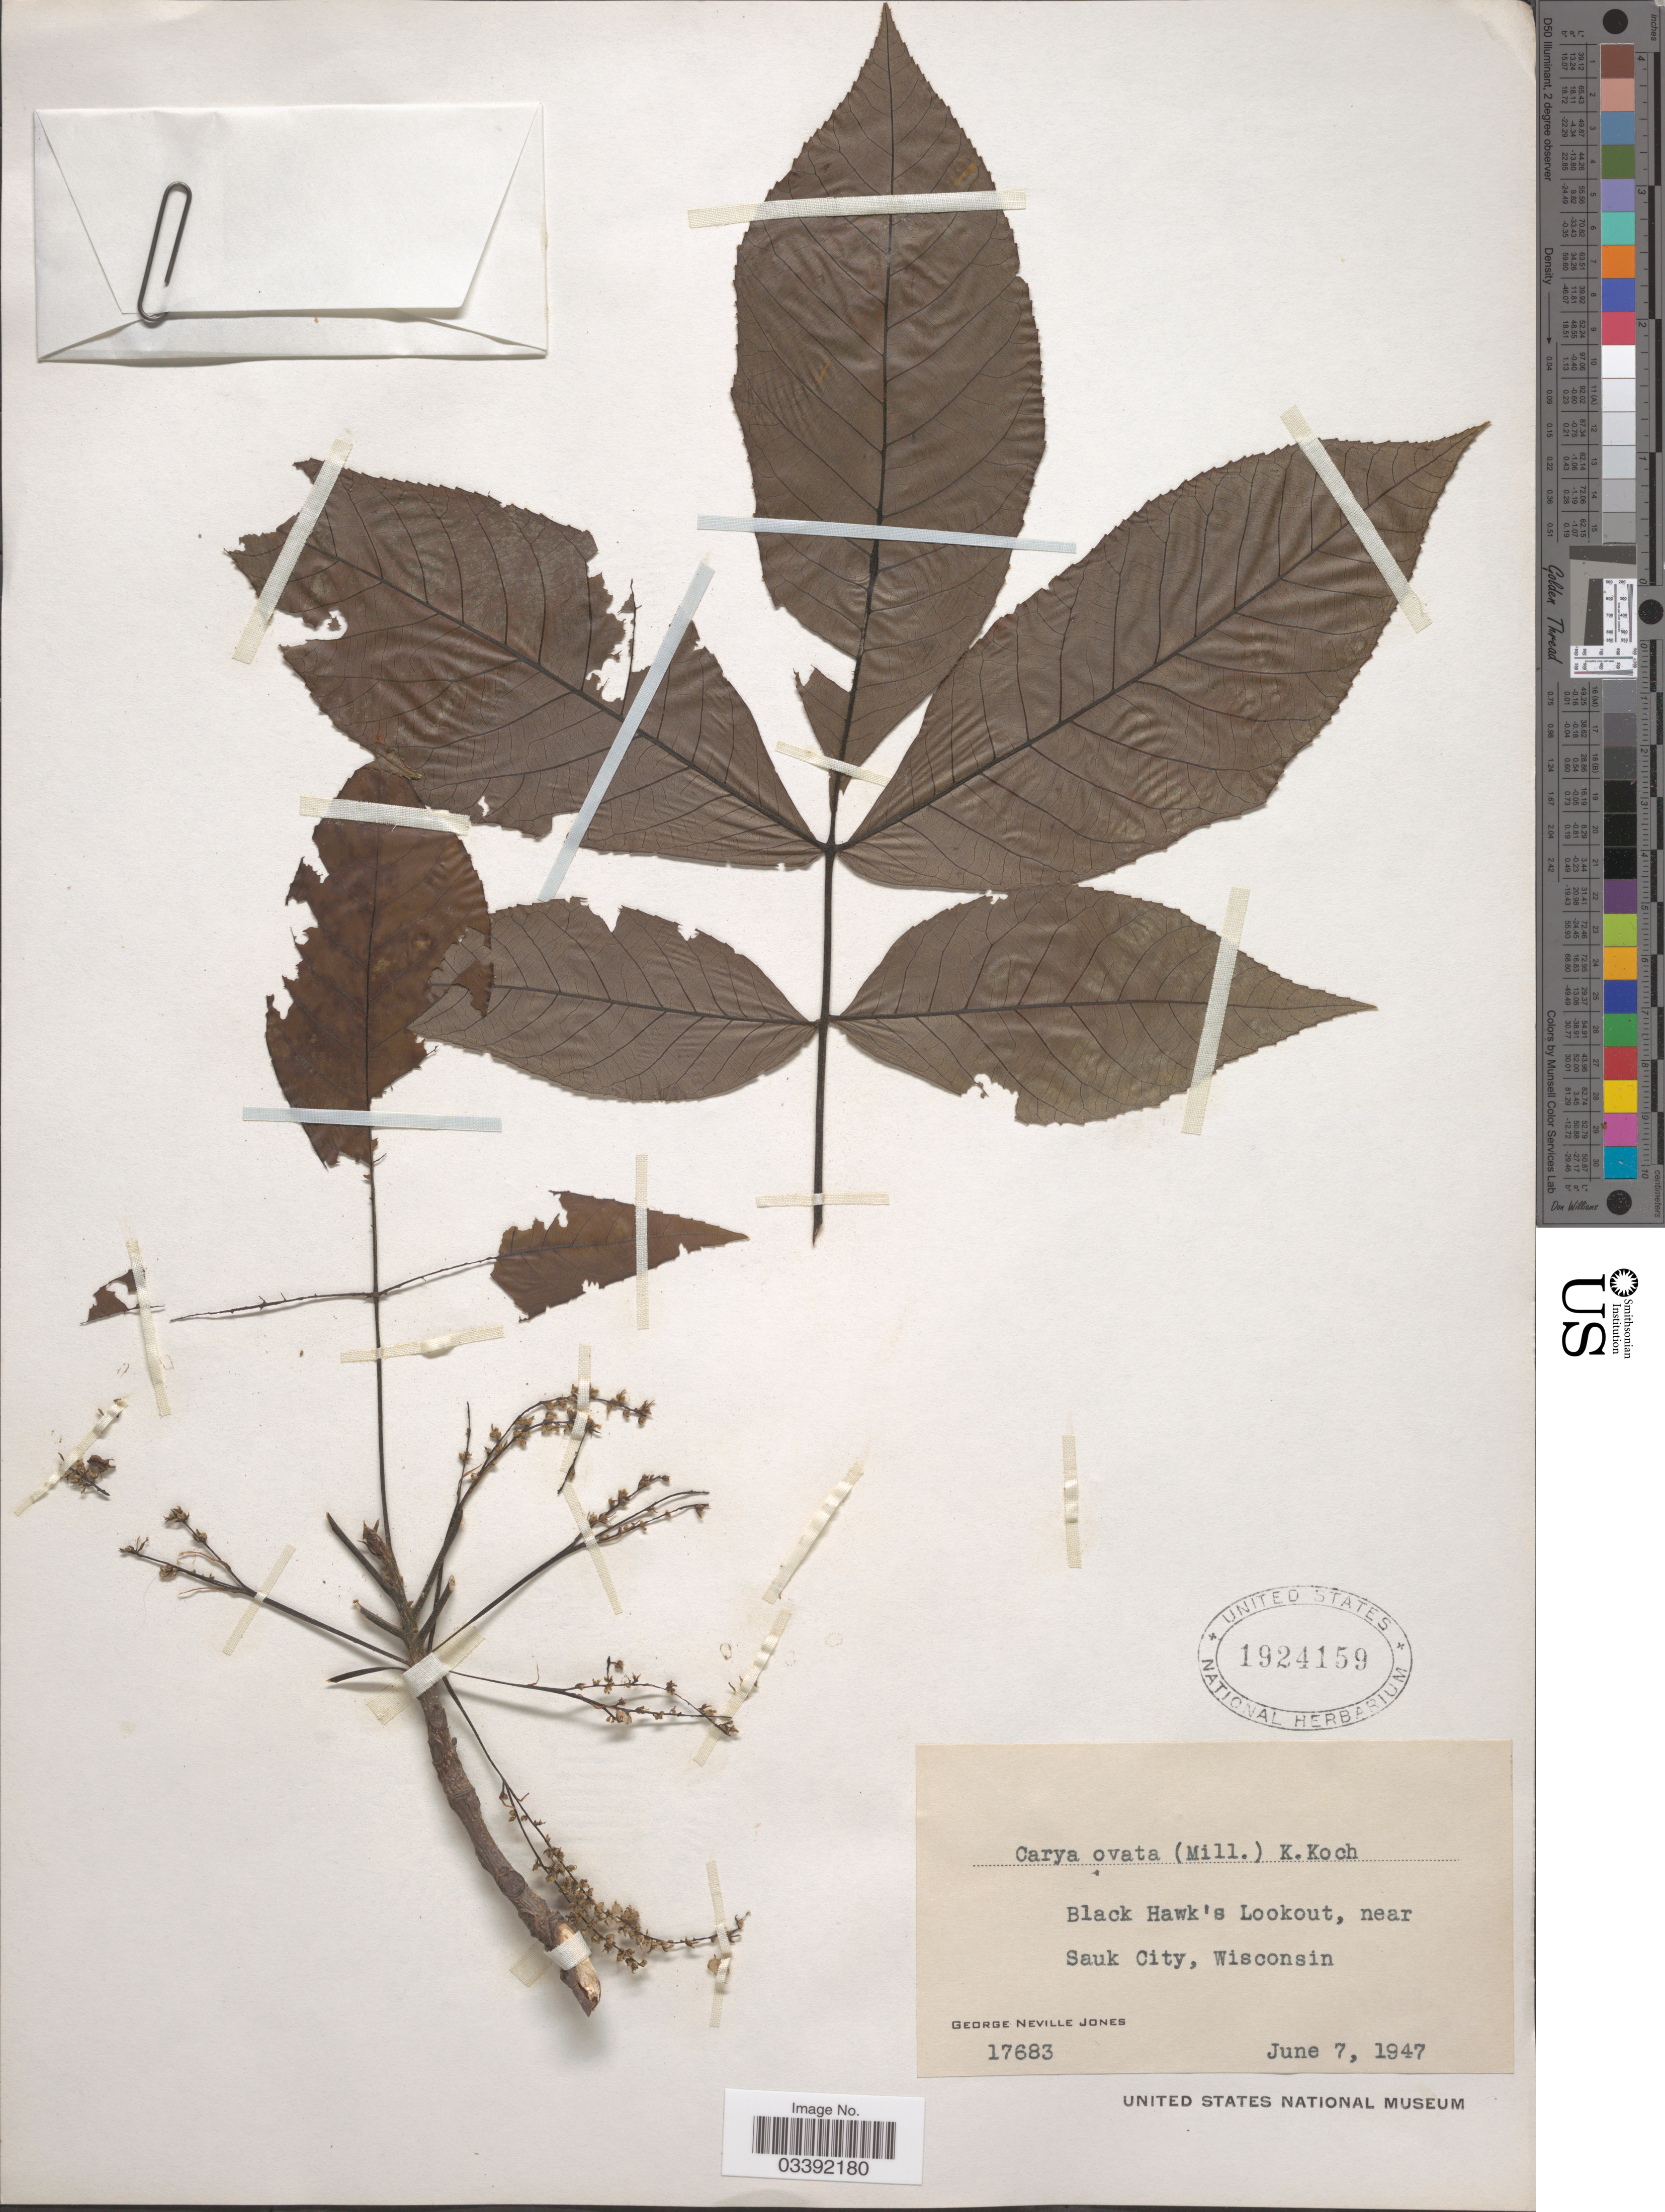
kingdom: Plantae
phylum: Tracheophyta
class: Magnoliopsida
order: Fagales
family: Juglandaceae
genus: Carya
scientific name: Carya ovata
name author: (Mill.) K. Koch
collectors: G. N. Jones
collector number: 17683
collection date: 1947-06-07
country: United States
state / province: Wisconsin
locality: Black Hawk's Lookout, near Sauk City.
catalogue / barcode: US 1924159